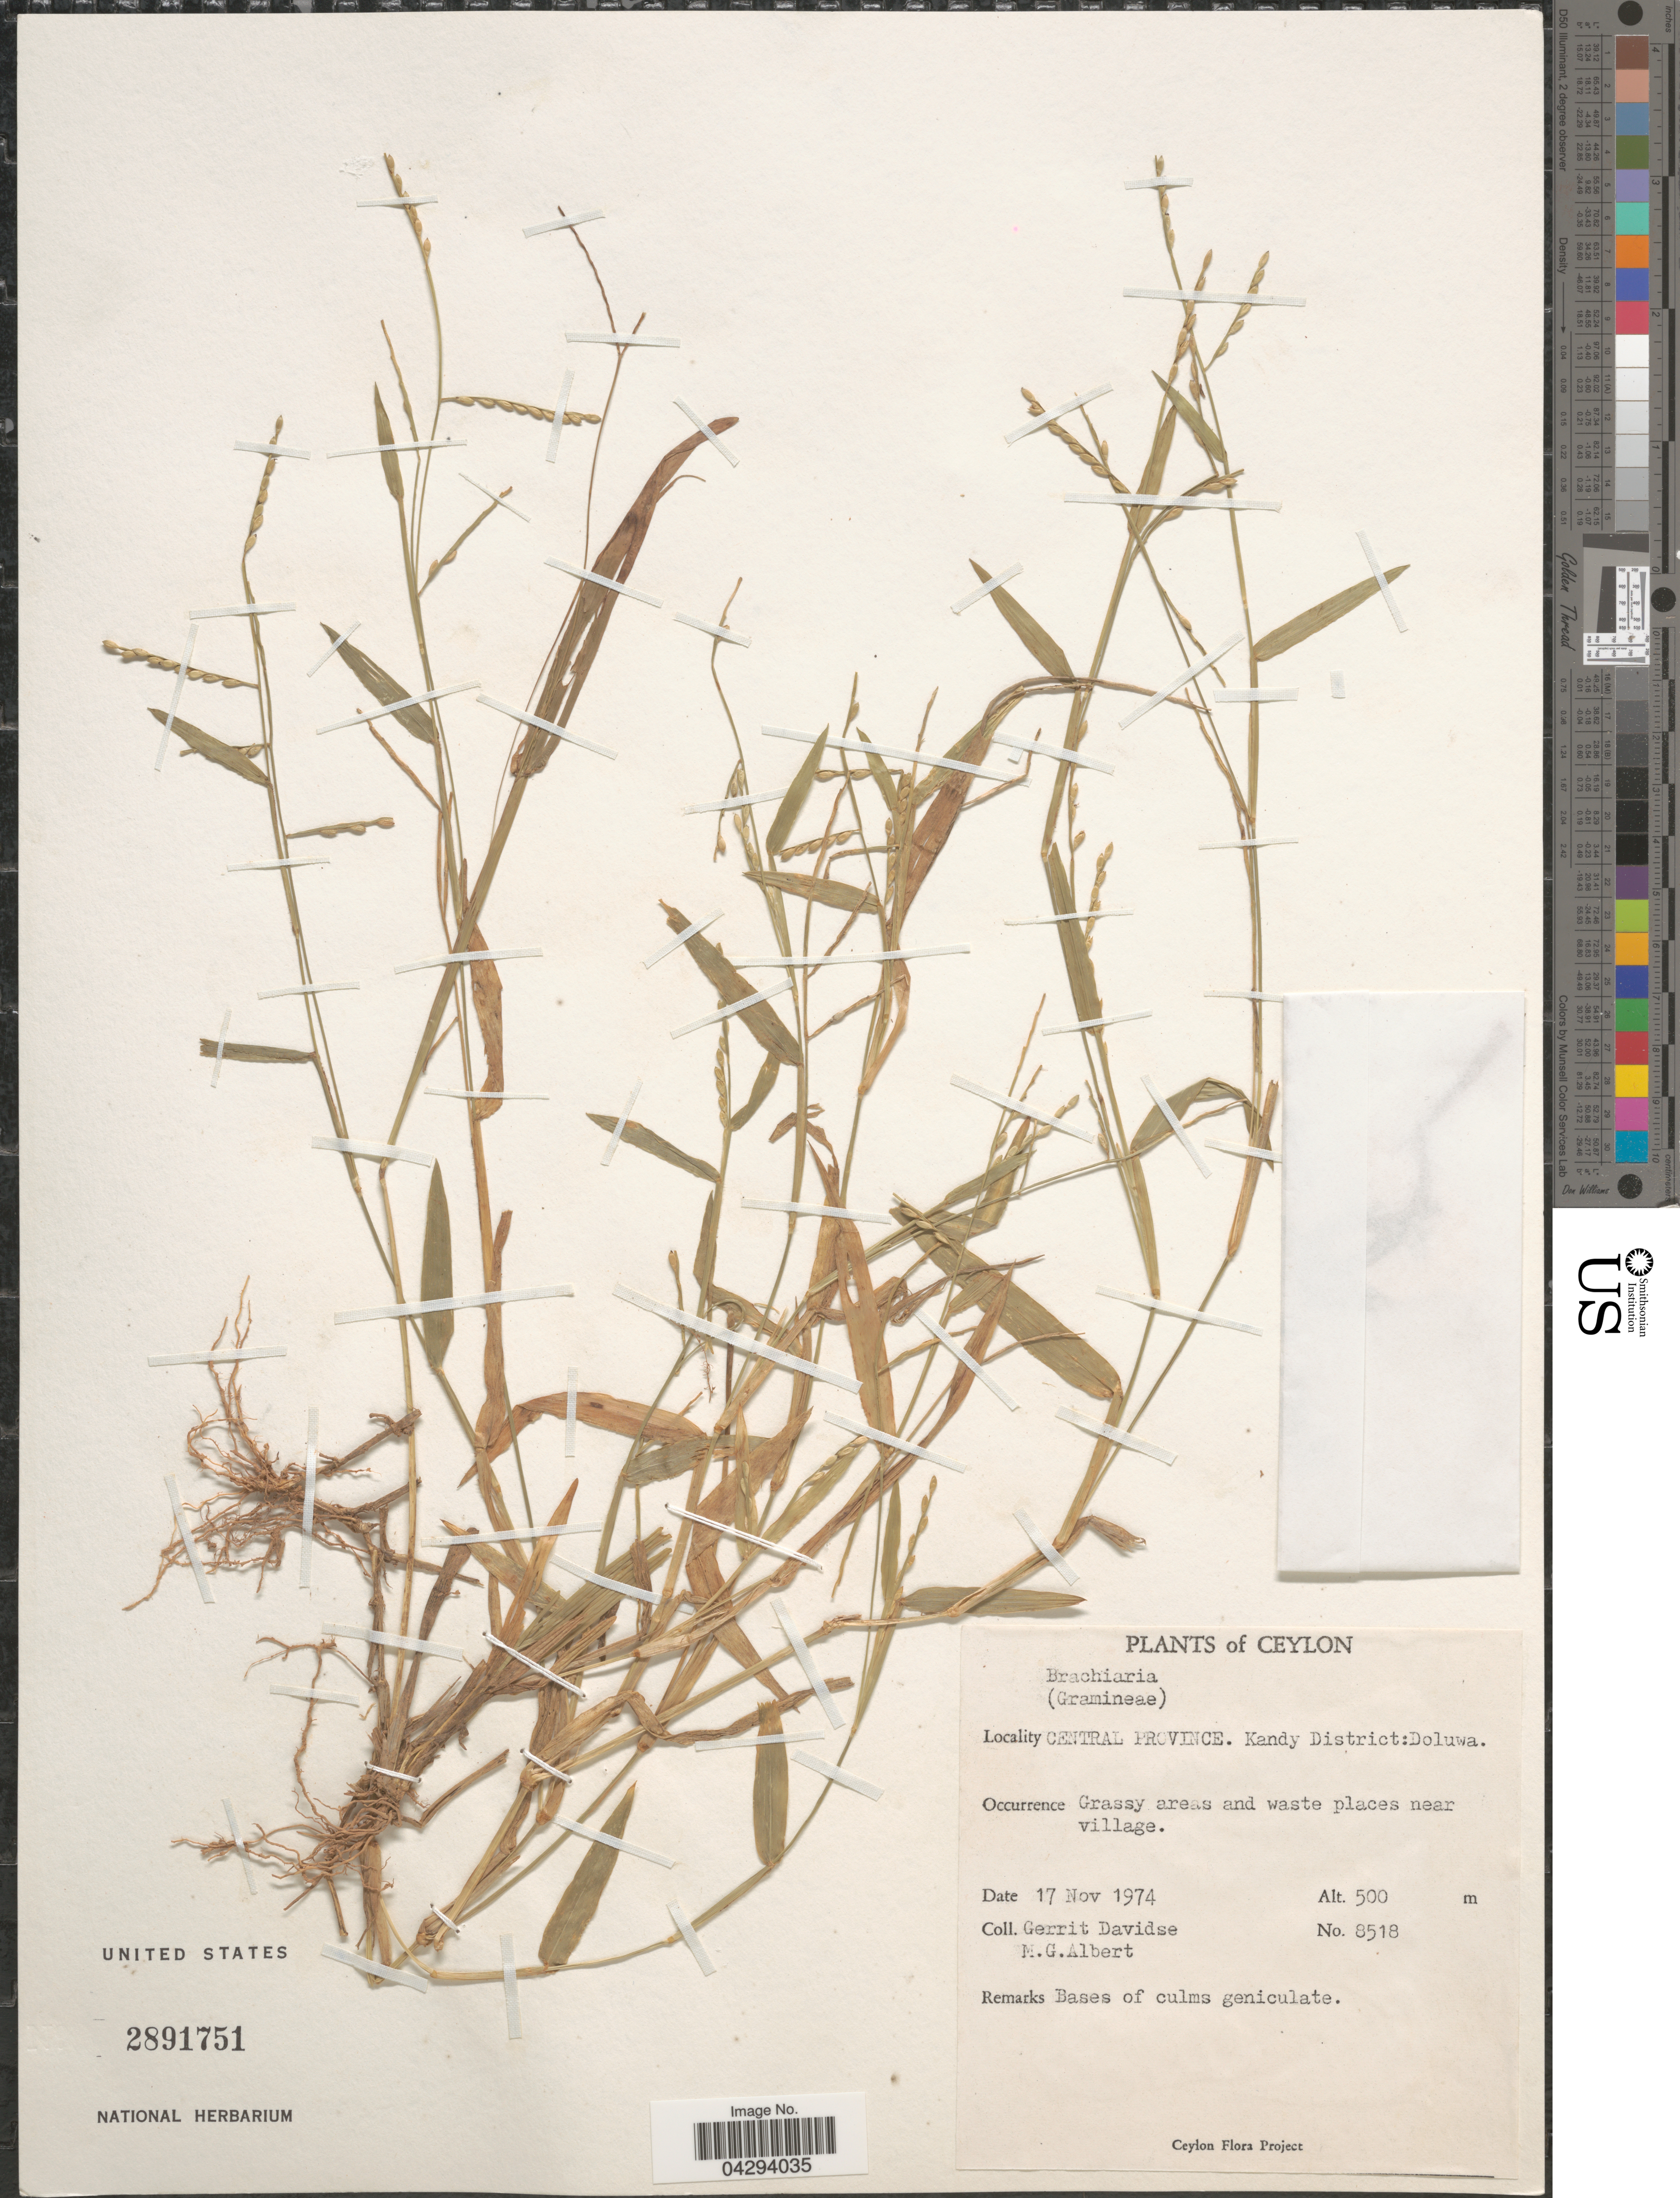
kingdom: Plantae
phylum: Tracheophyta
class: Liliopsida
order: Poales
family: Poaceae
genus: Urochloa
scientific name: Urochloa sp.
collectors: G. Davidse & M. G. Albert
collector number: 8518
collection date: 1974-11-17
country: Sri Lanka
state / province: Central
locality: Ceylon. Kandy District: Doluwa.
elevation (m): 500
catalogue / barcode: US 2891751